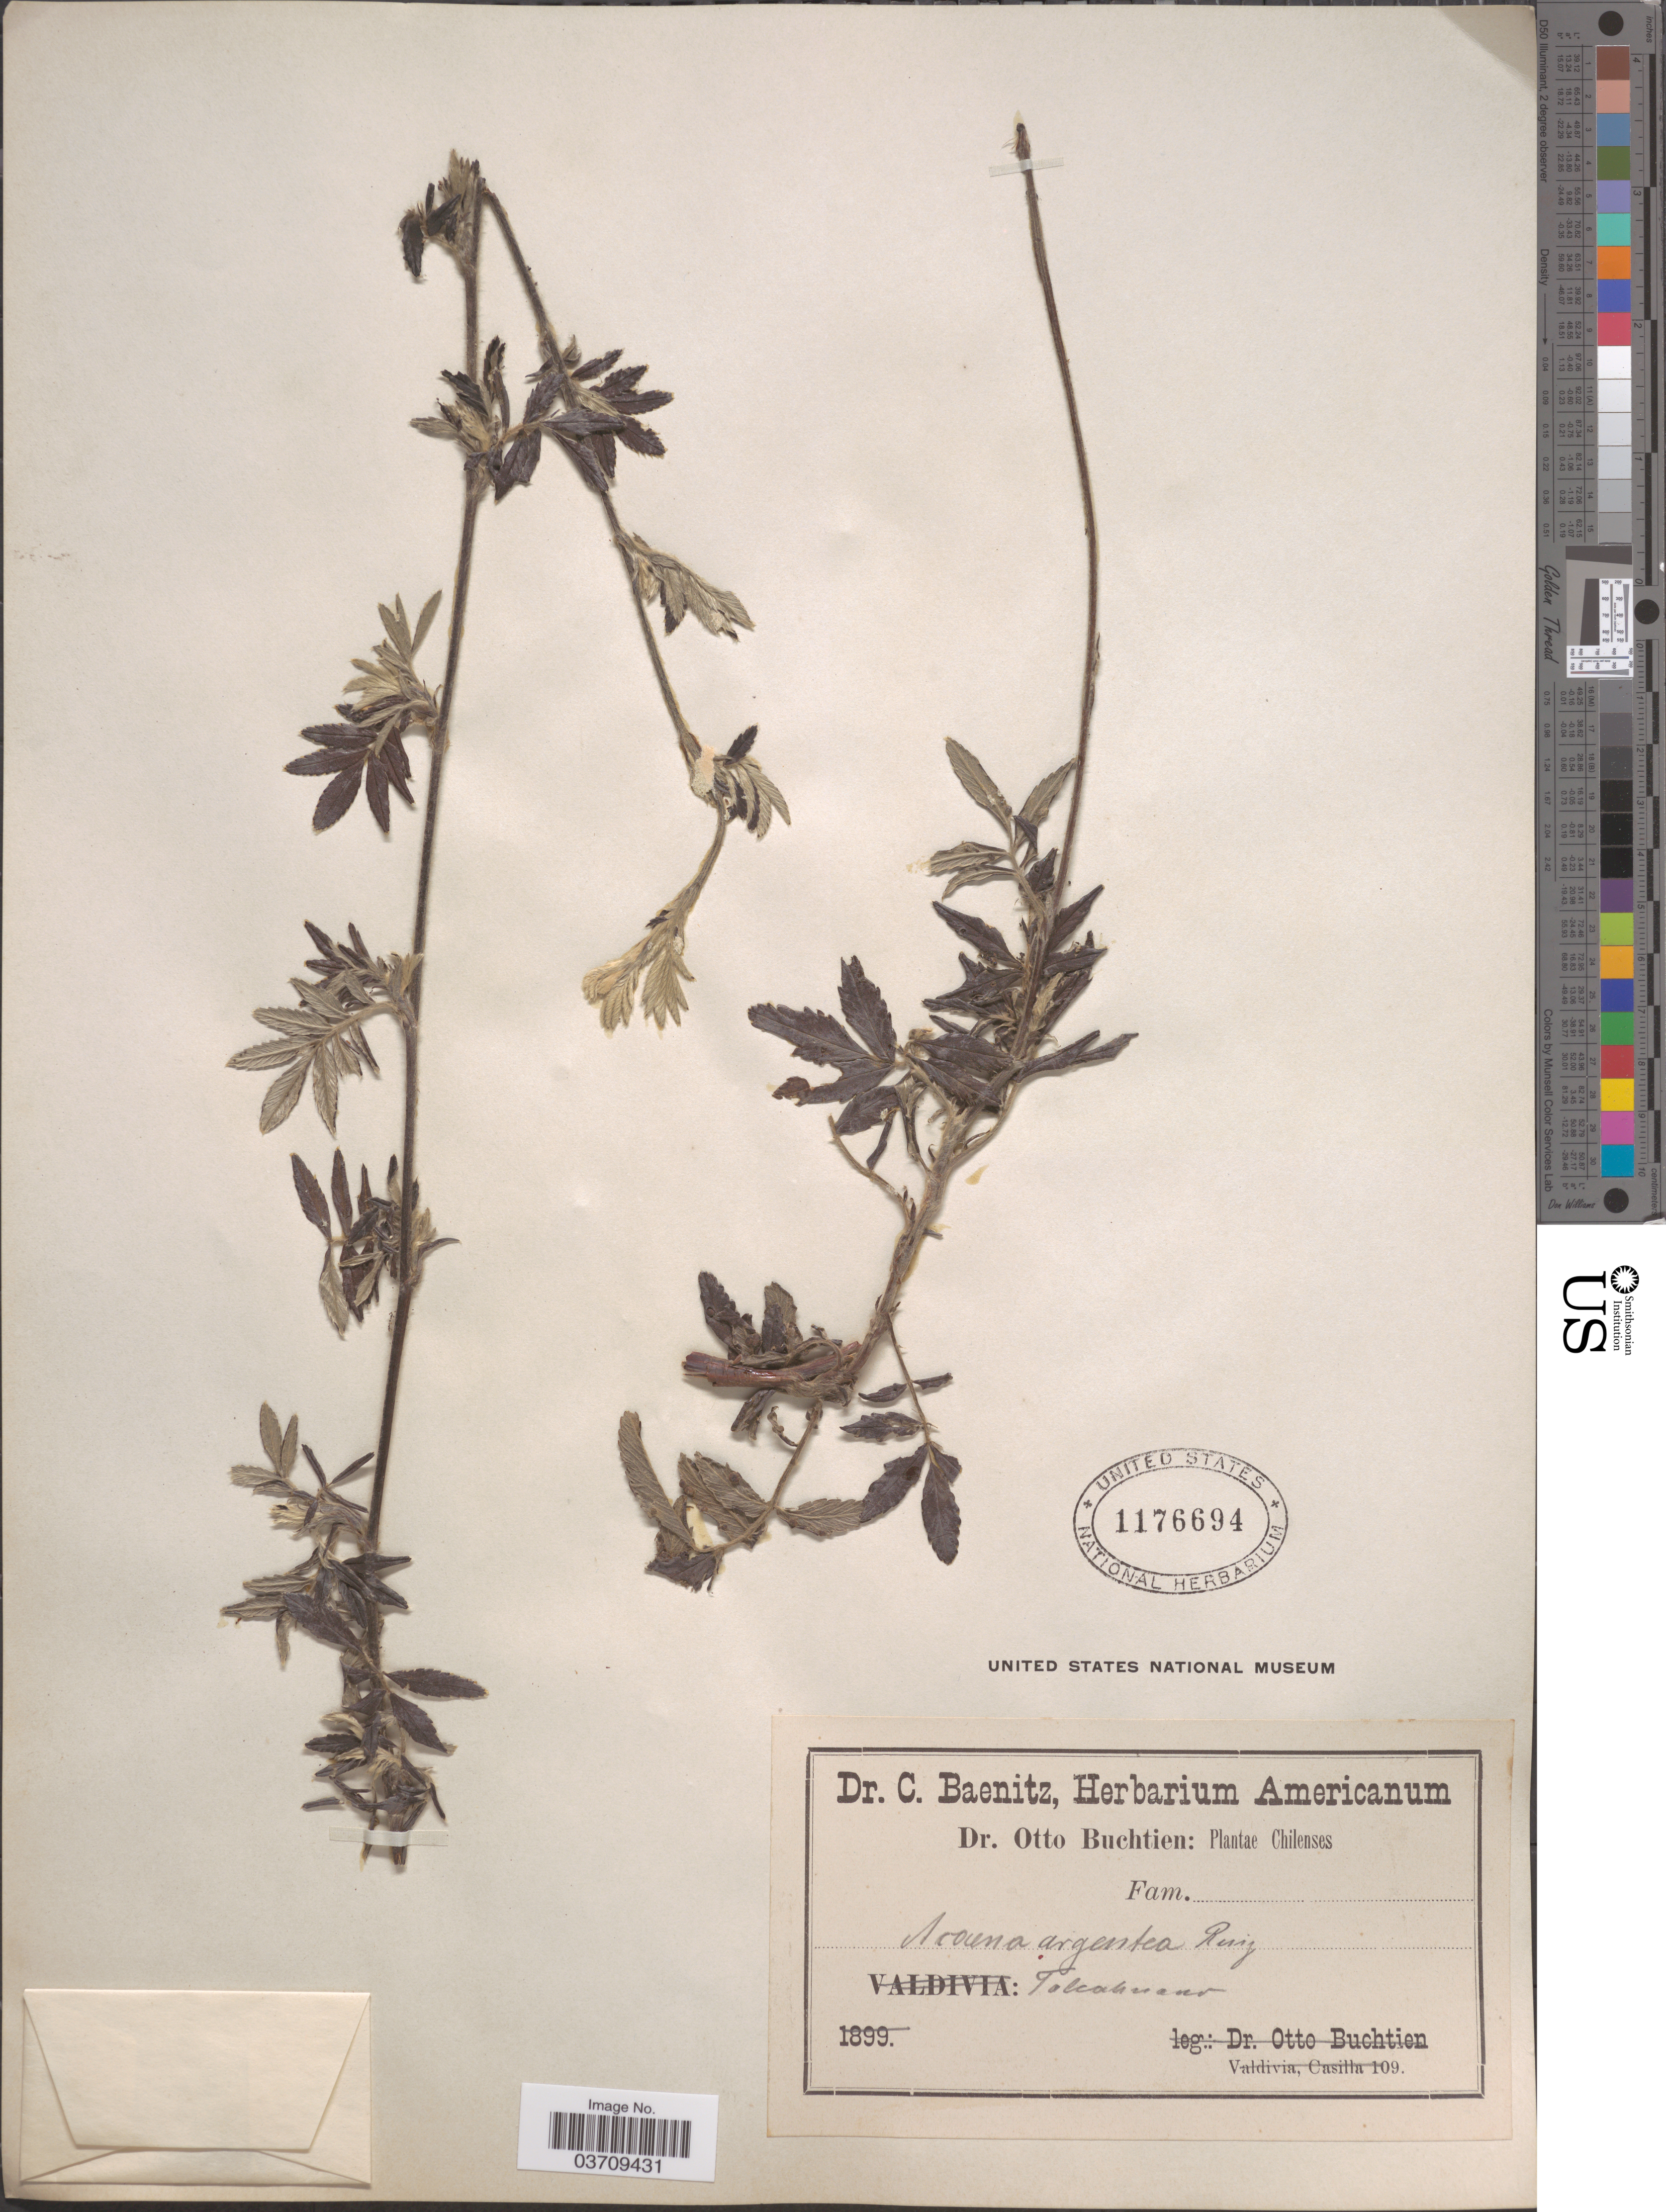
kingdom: Plantae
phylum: Tracheophyta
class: Magnoliopsida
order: Rosales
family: Rosaceae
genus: Acaena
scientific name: Acaena cylindristachya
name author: Ruiz & Pav.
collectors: O. Buchtien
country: Chile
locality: Talcahuano.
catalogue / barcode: US 1176694